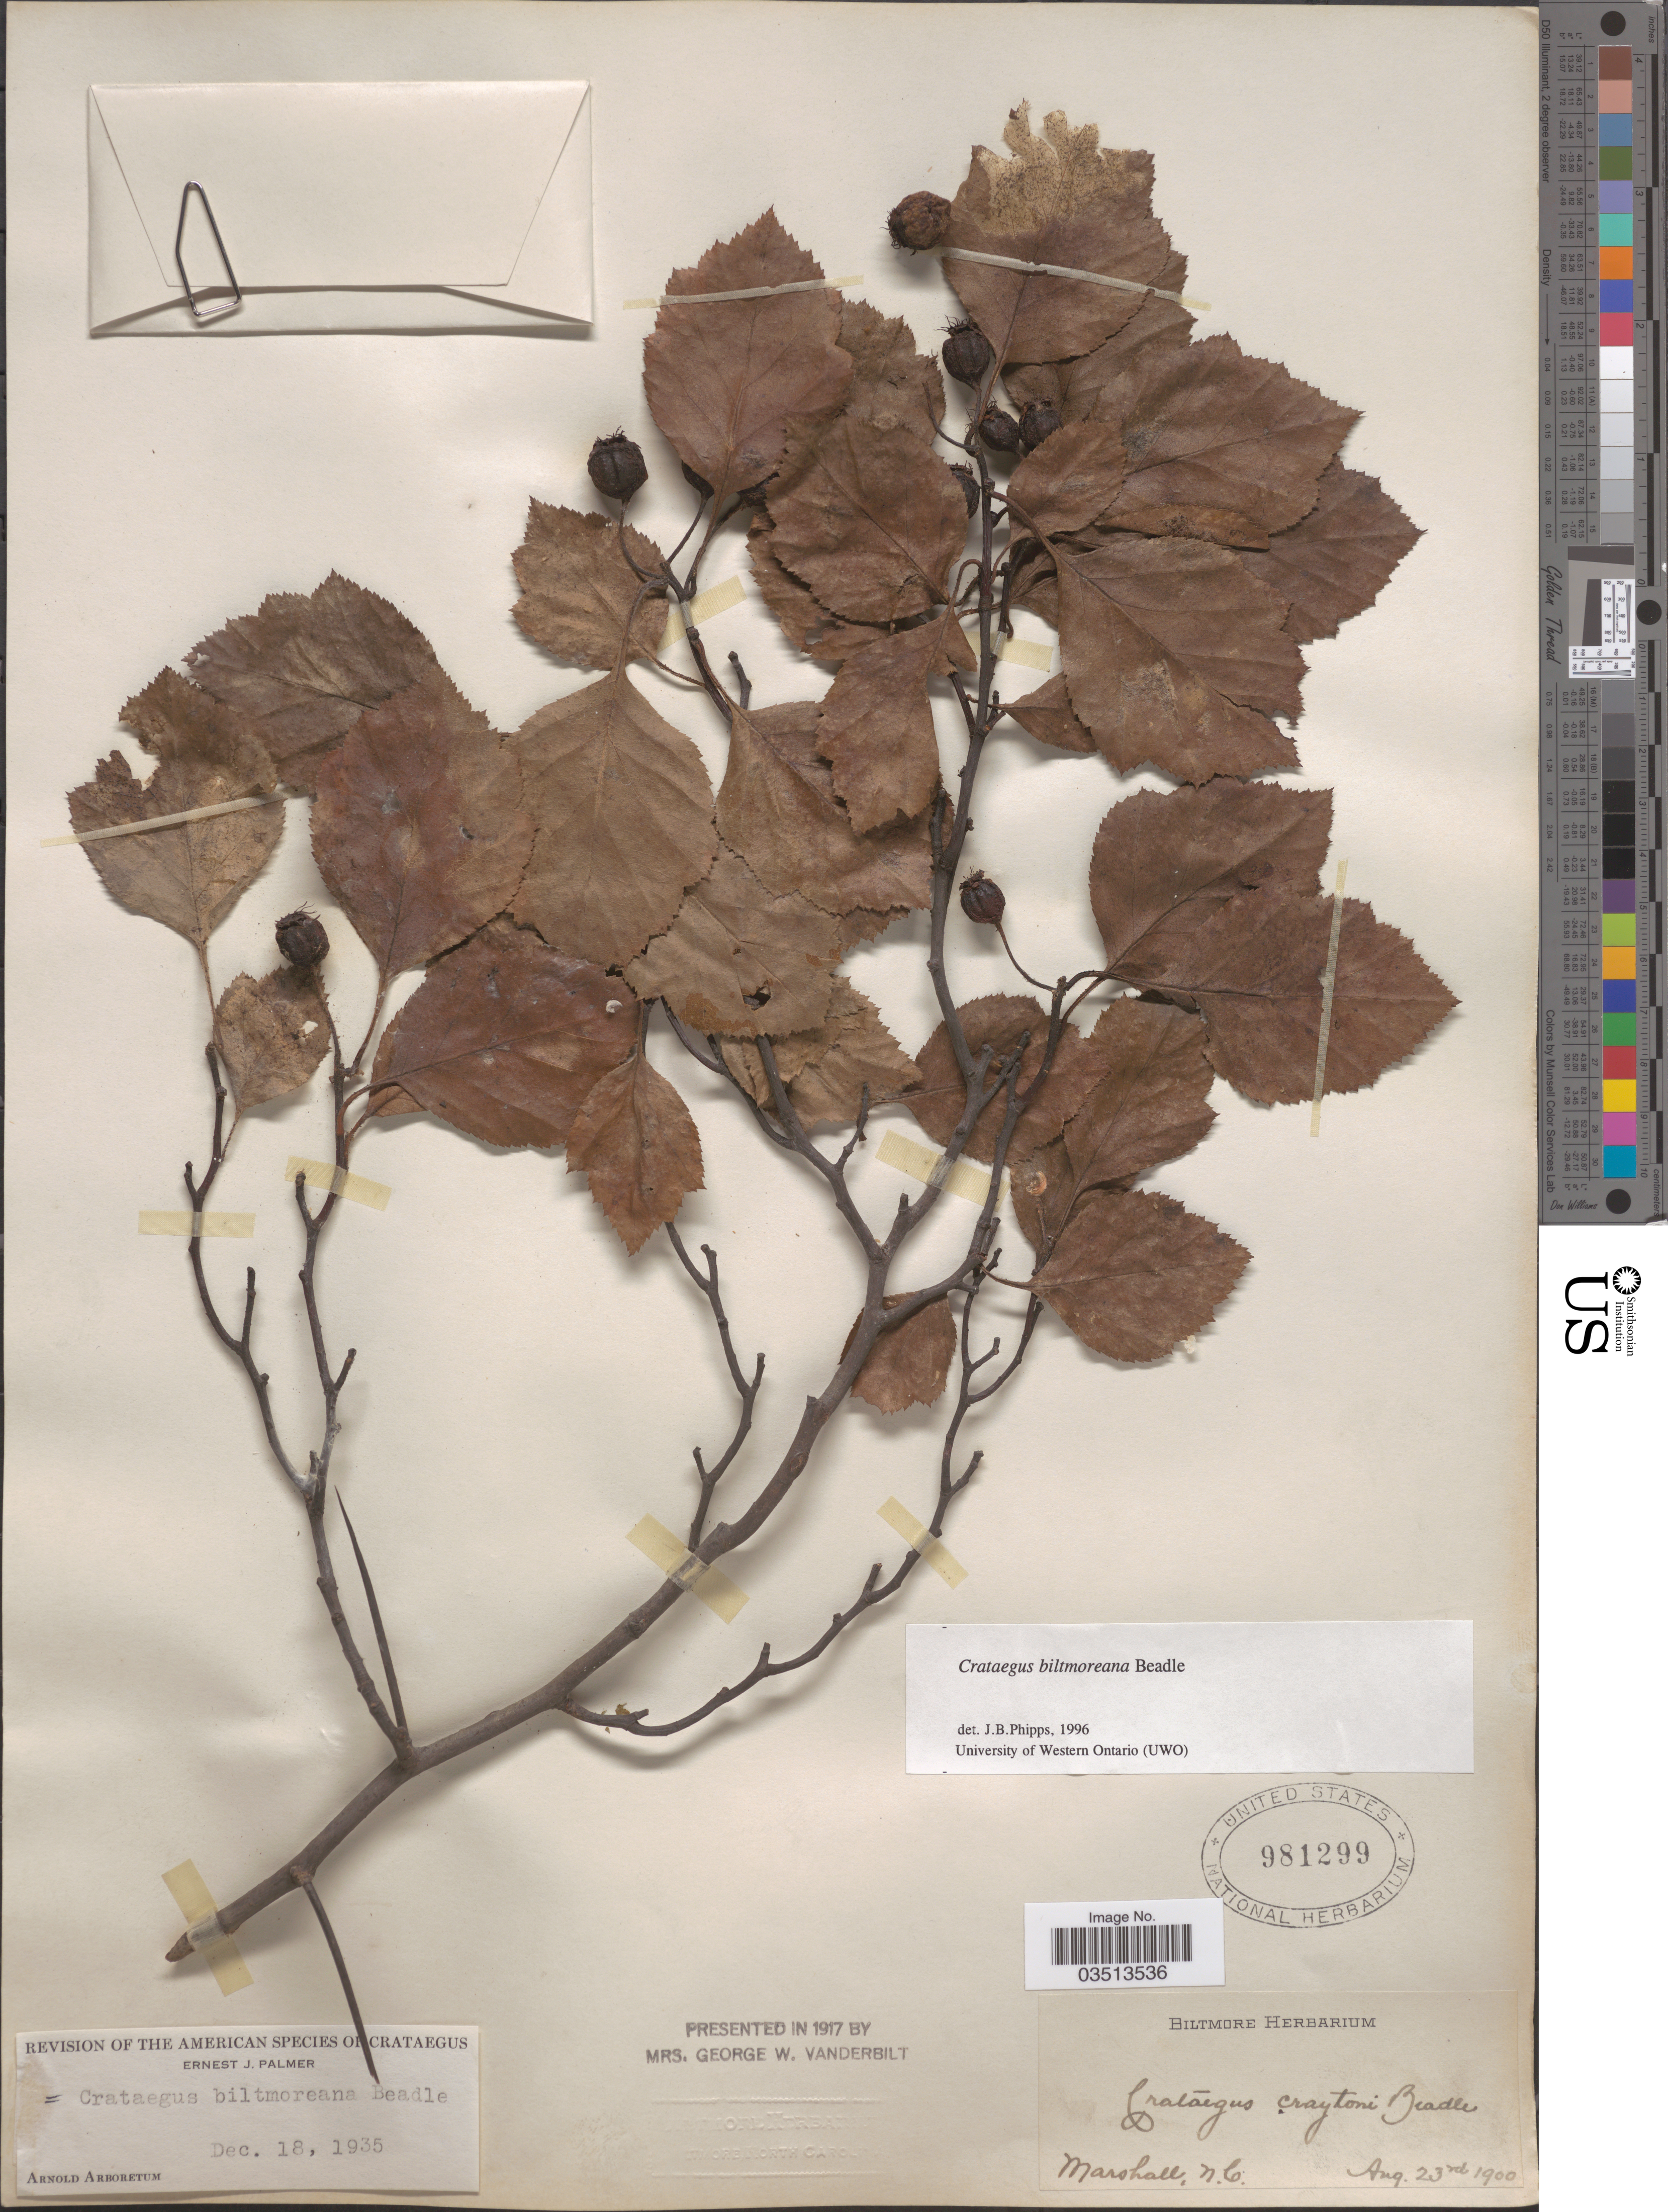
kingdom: Plantae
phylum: Tracheophyta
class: Magnoliopsida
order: Rosales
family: Rosaceae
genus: Crataegus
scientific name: Crataegus biltmoreana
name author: Beadle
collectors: ex herb. Biltmore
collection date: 1900-08-23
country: United States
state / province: North Carolina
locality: Marshall.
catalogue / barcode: US 981299